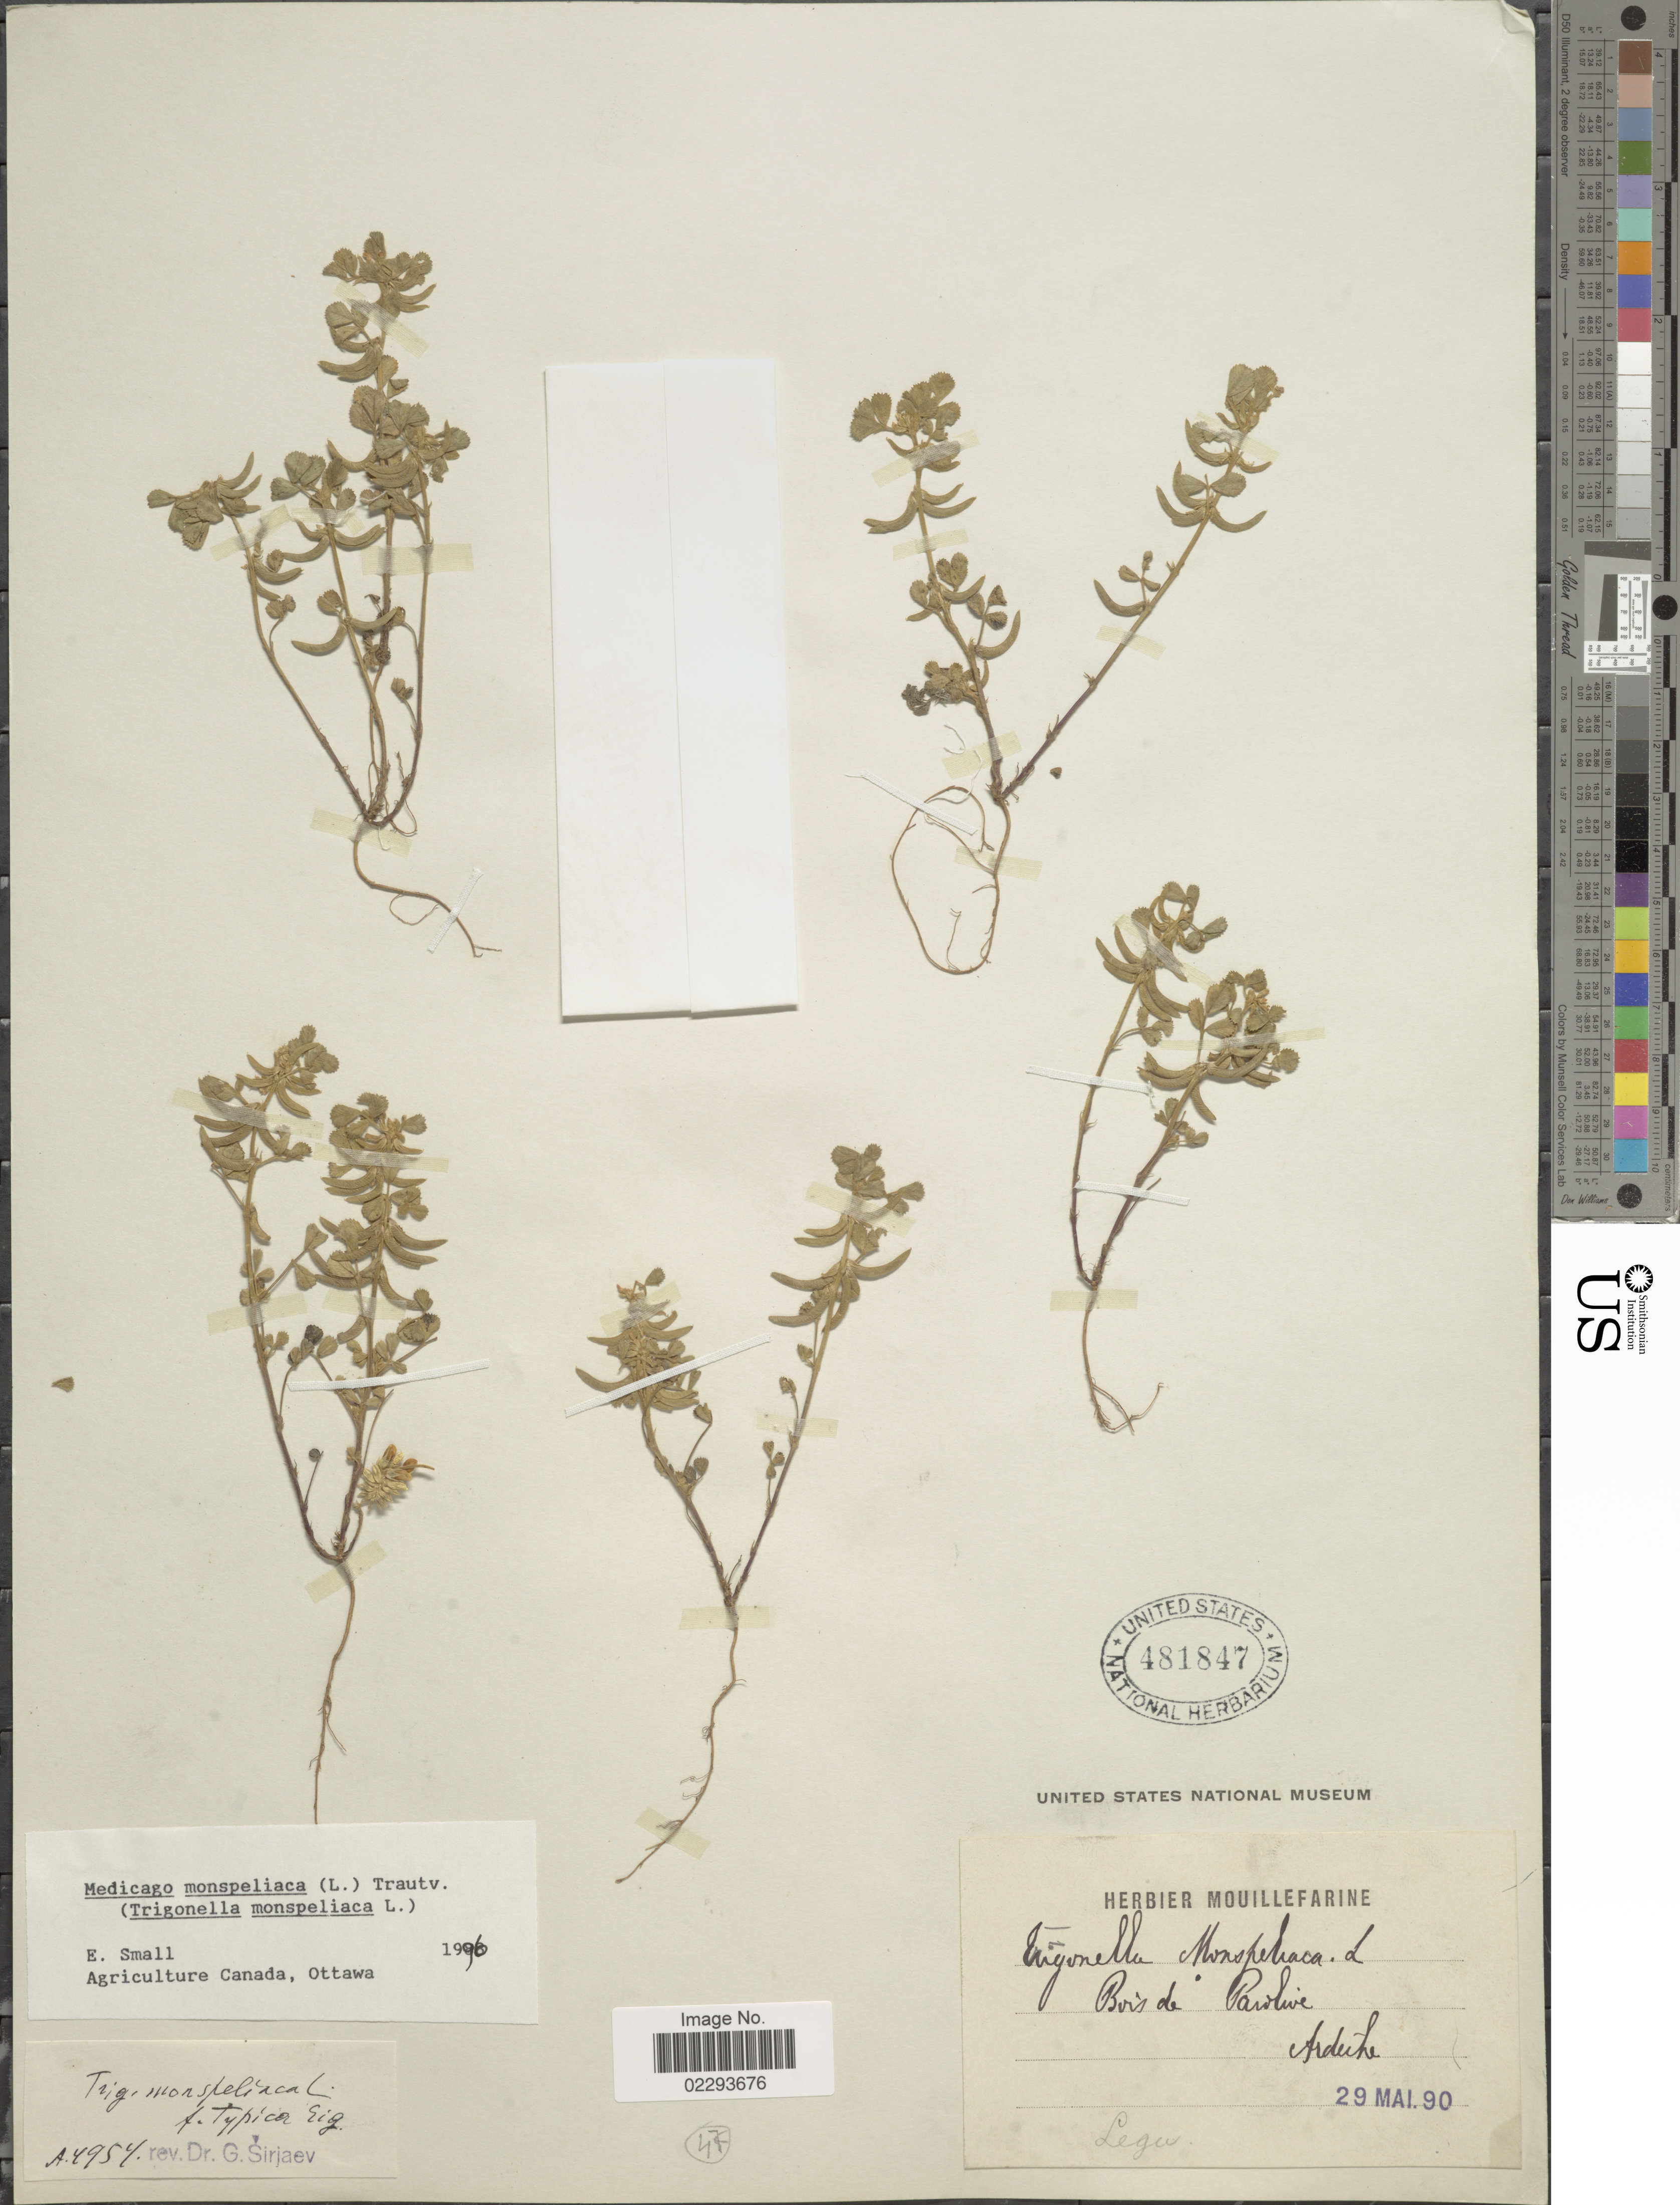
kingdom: Plantae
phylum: Tracheophyta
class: Magnoliopsida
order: Fabales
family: Fabaceae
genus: Medicago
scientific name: Medicago monspeliaca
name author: (L.) Trautv.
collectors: ex herb. Mouillefarine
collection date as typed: Transcribed d/m/y: 29/5/90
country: France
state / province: Auvergne-Rhône-Alpes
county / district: Ardèche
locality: Bois de Paiolive, Ardèche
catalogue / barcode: US 481847